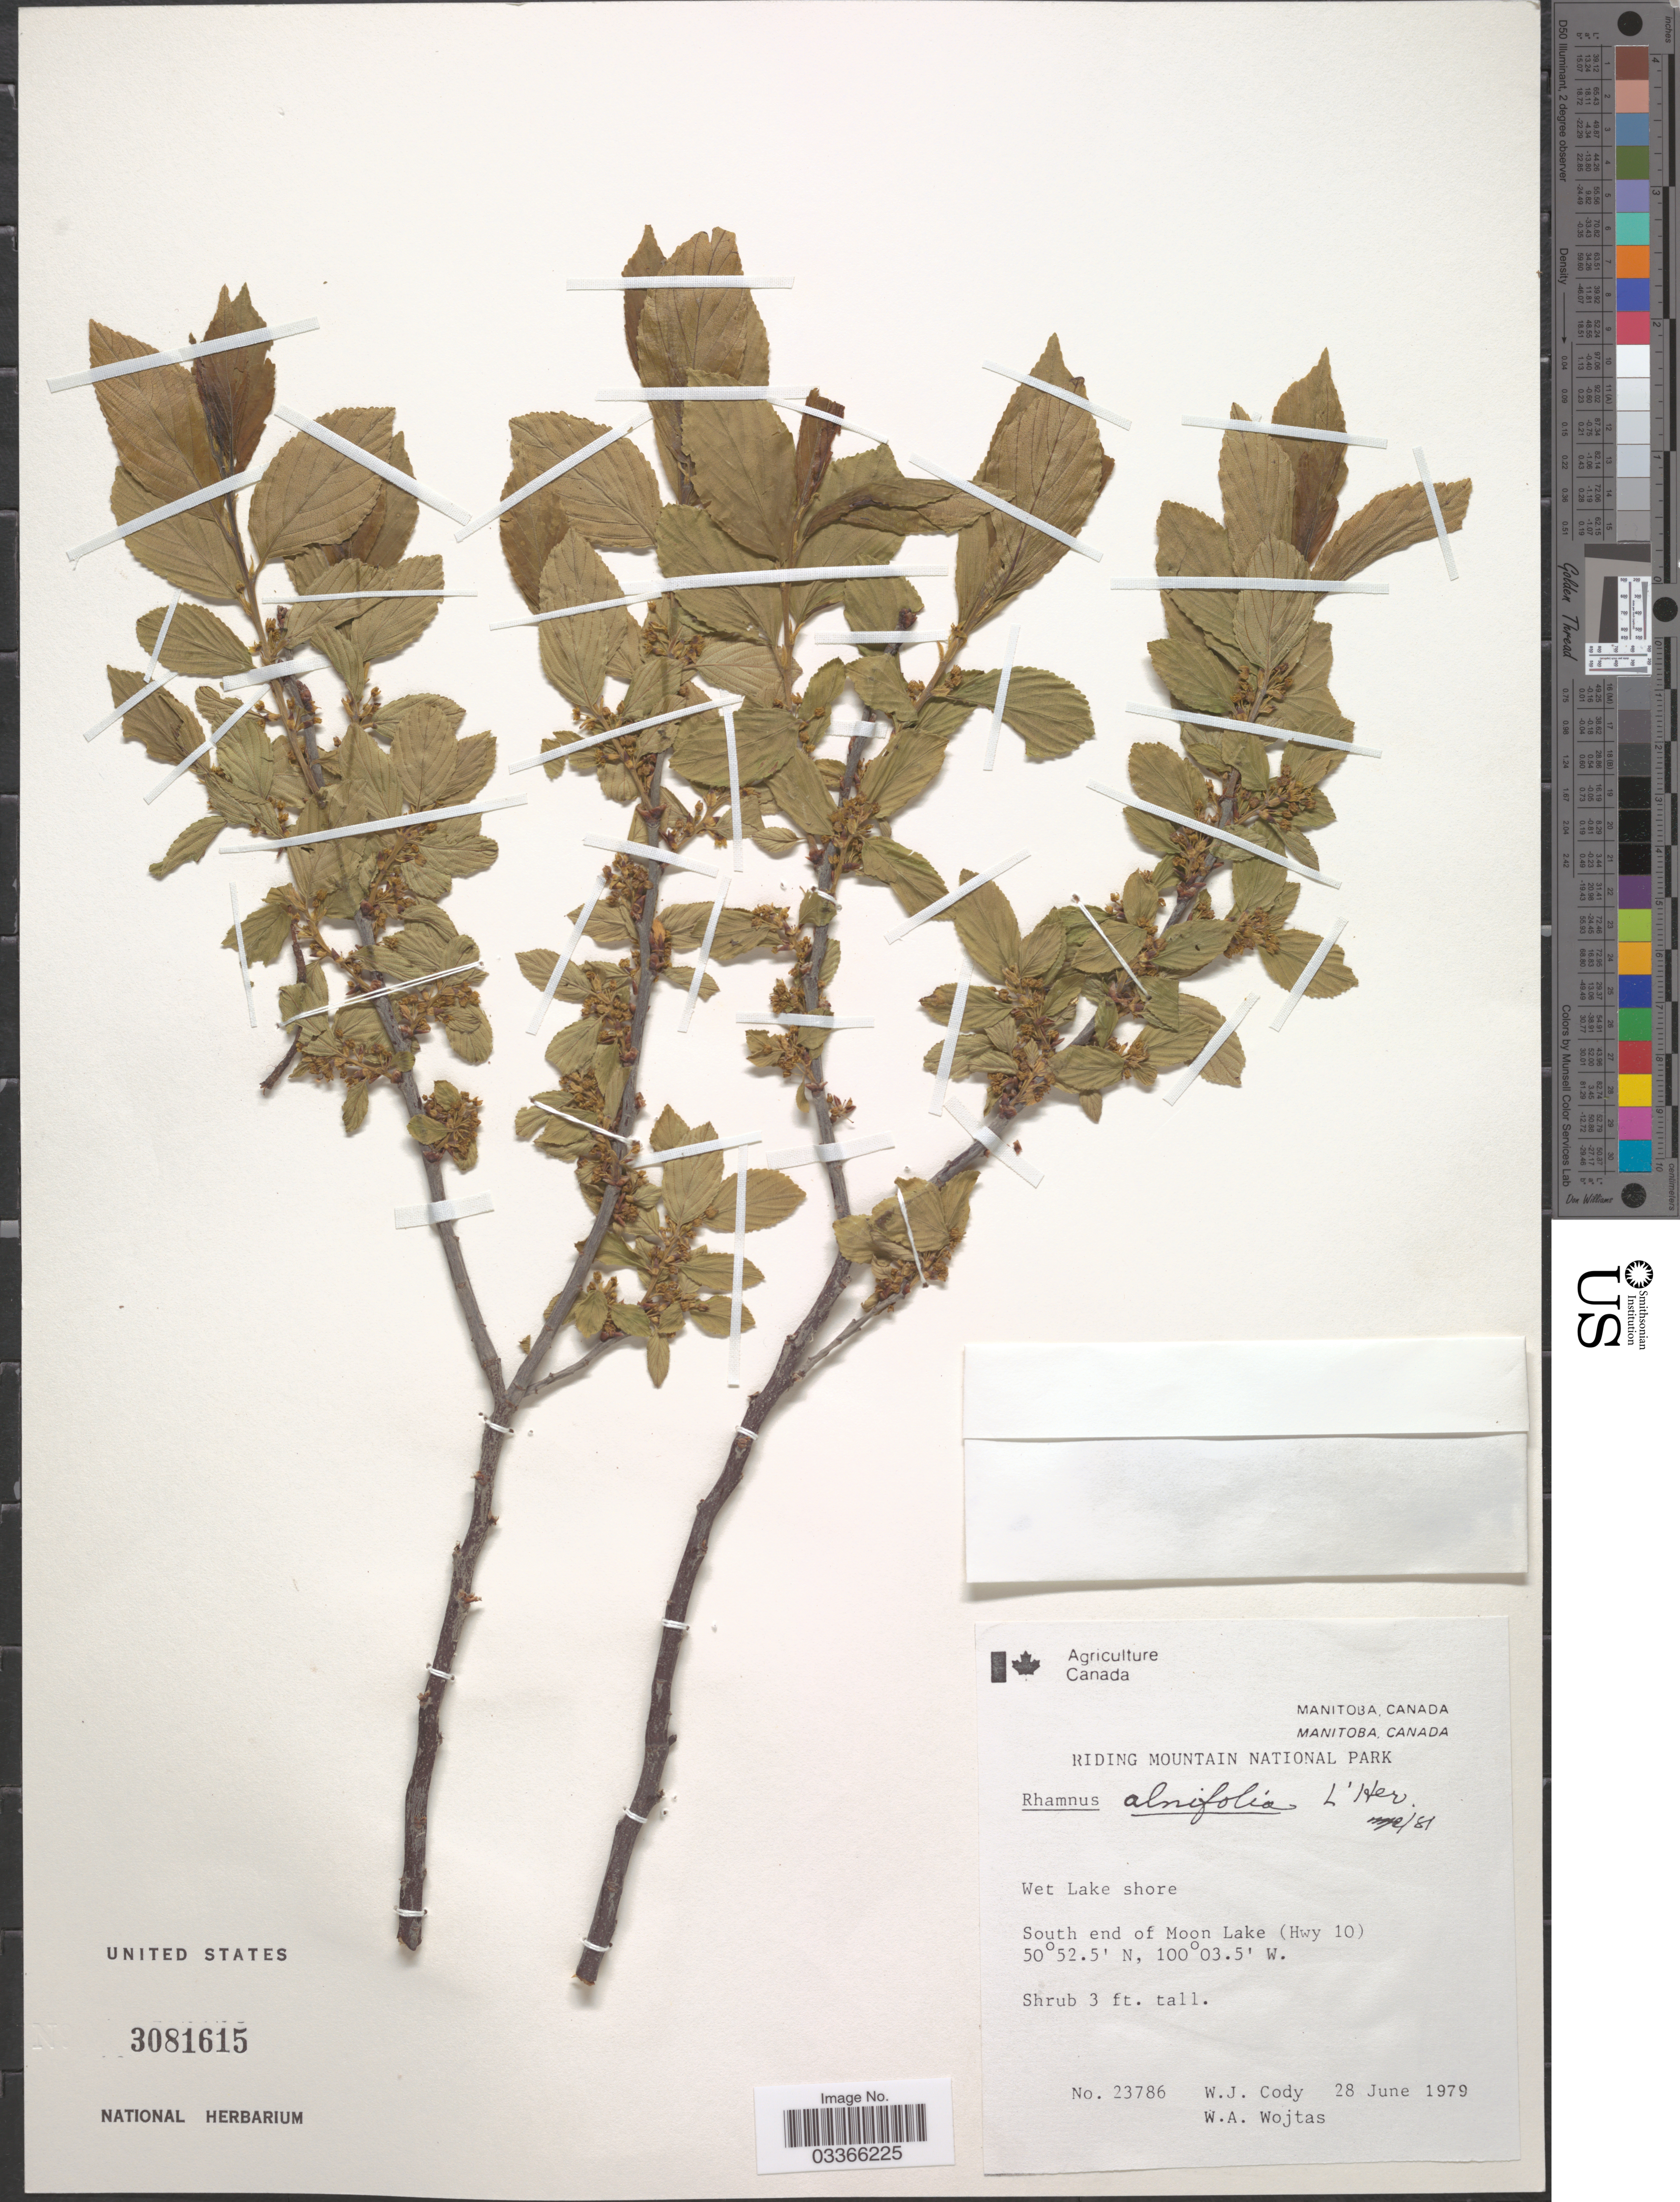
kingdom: Plantae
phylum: Tracheophyta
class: Magnoliopsida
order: Rosales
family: Rhamnaceae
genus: Rhamnus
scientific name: Rhamnus alnifolia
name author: L'Hér.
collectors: W. Cody & W. Wojtas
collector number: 23786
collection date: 1979-06-28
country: Canada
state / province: Manitoba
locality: Riding Mountain National Park, Wet Lake shore, South end of Moon Lake (Hwy 10).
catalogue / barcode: US 3081615